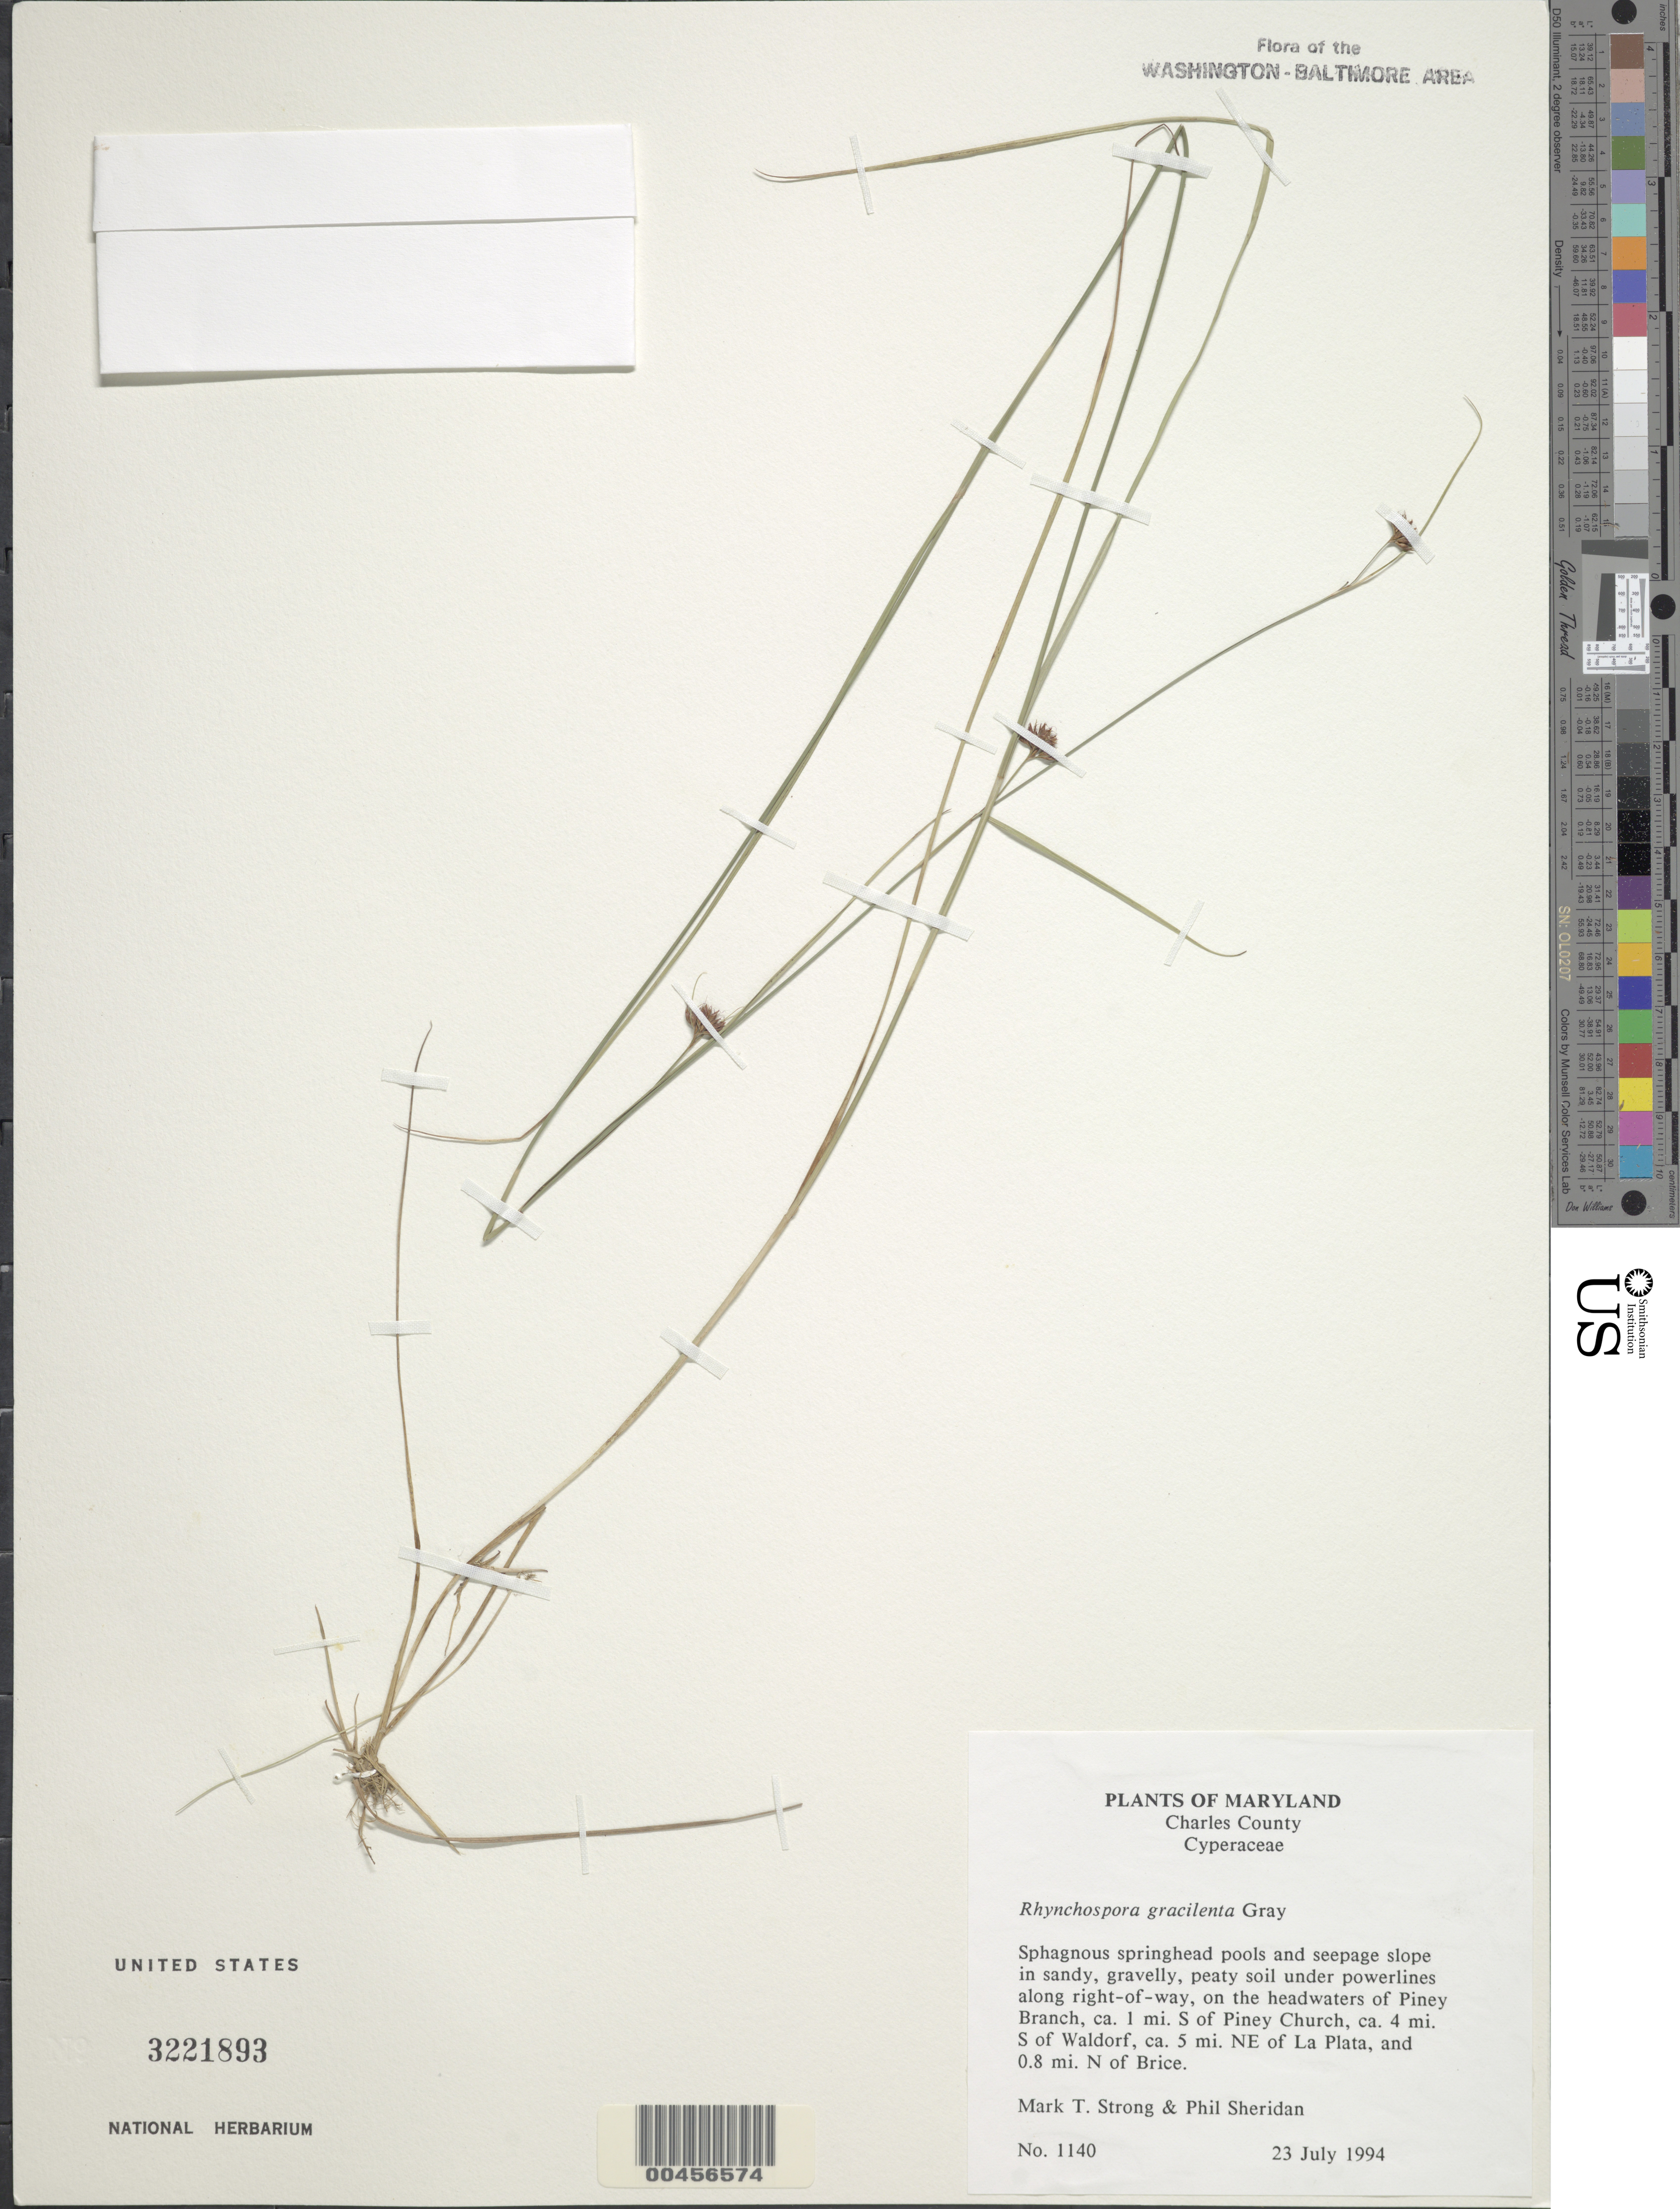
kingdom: Plantae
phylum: Tracheophyta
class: Liliopsida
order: Poales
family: Cyperaceae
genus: Rhynchospora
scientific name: Rhynchospora gracilenta A. Gray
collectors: M. T. Strong & P. Sheridan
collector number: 1140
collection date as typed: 23 Jul 1994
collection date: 1994-07-23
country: United States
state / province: Maryland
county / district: Charles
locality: Piney Branch, S of Piney Church, S of Waldorf, NE of La Plata, N of Brice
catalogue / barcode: US 3221893